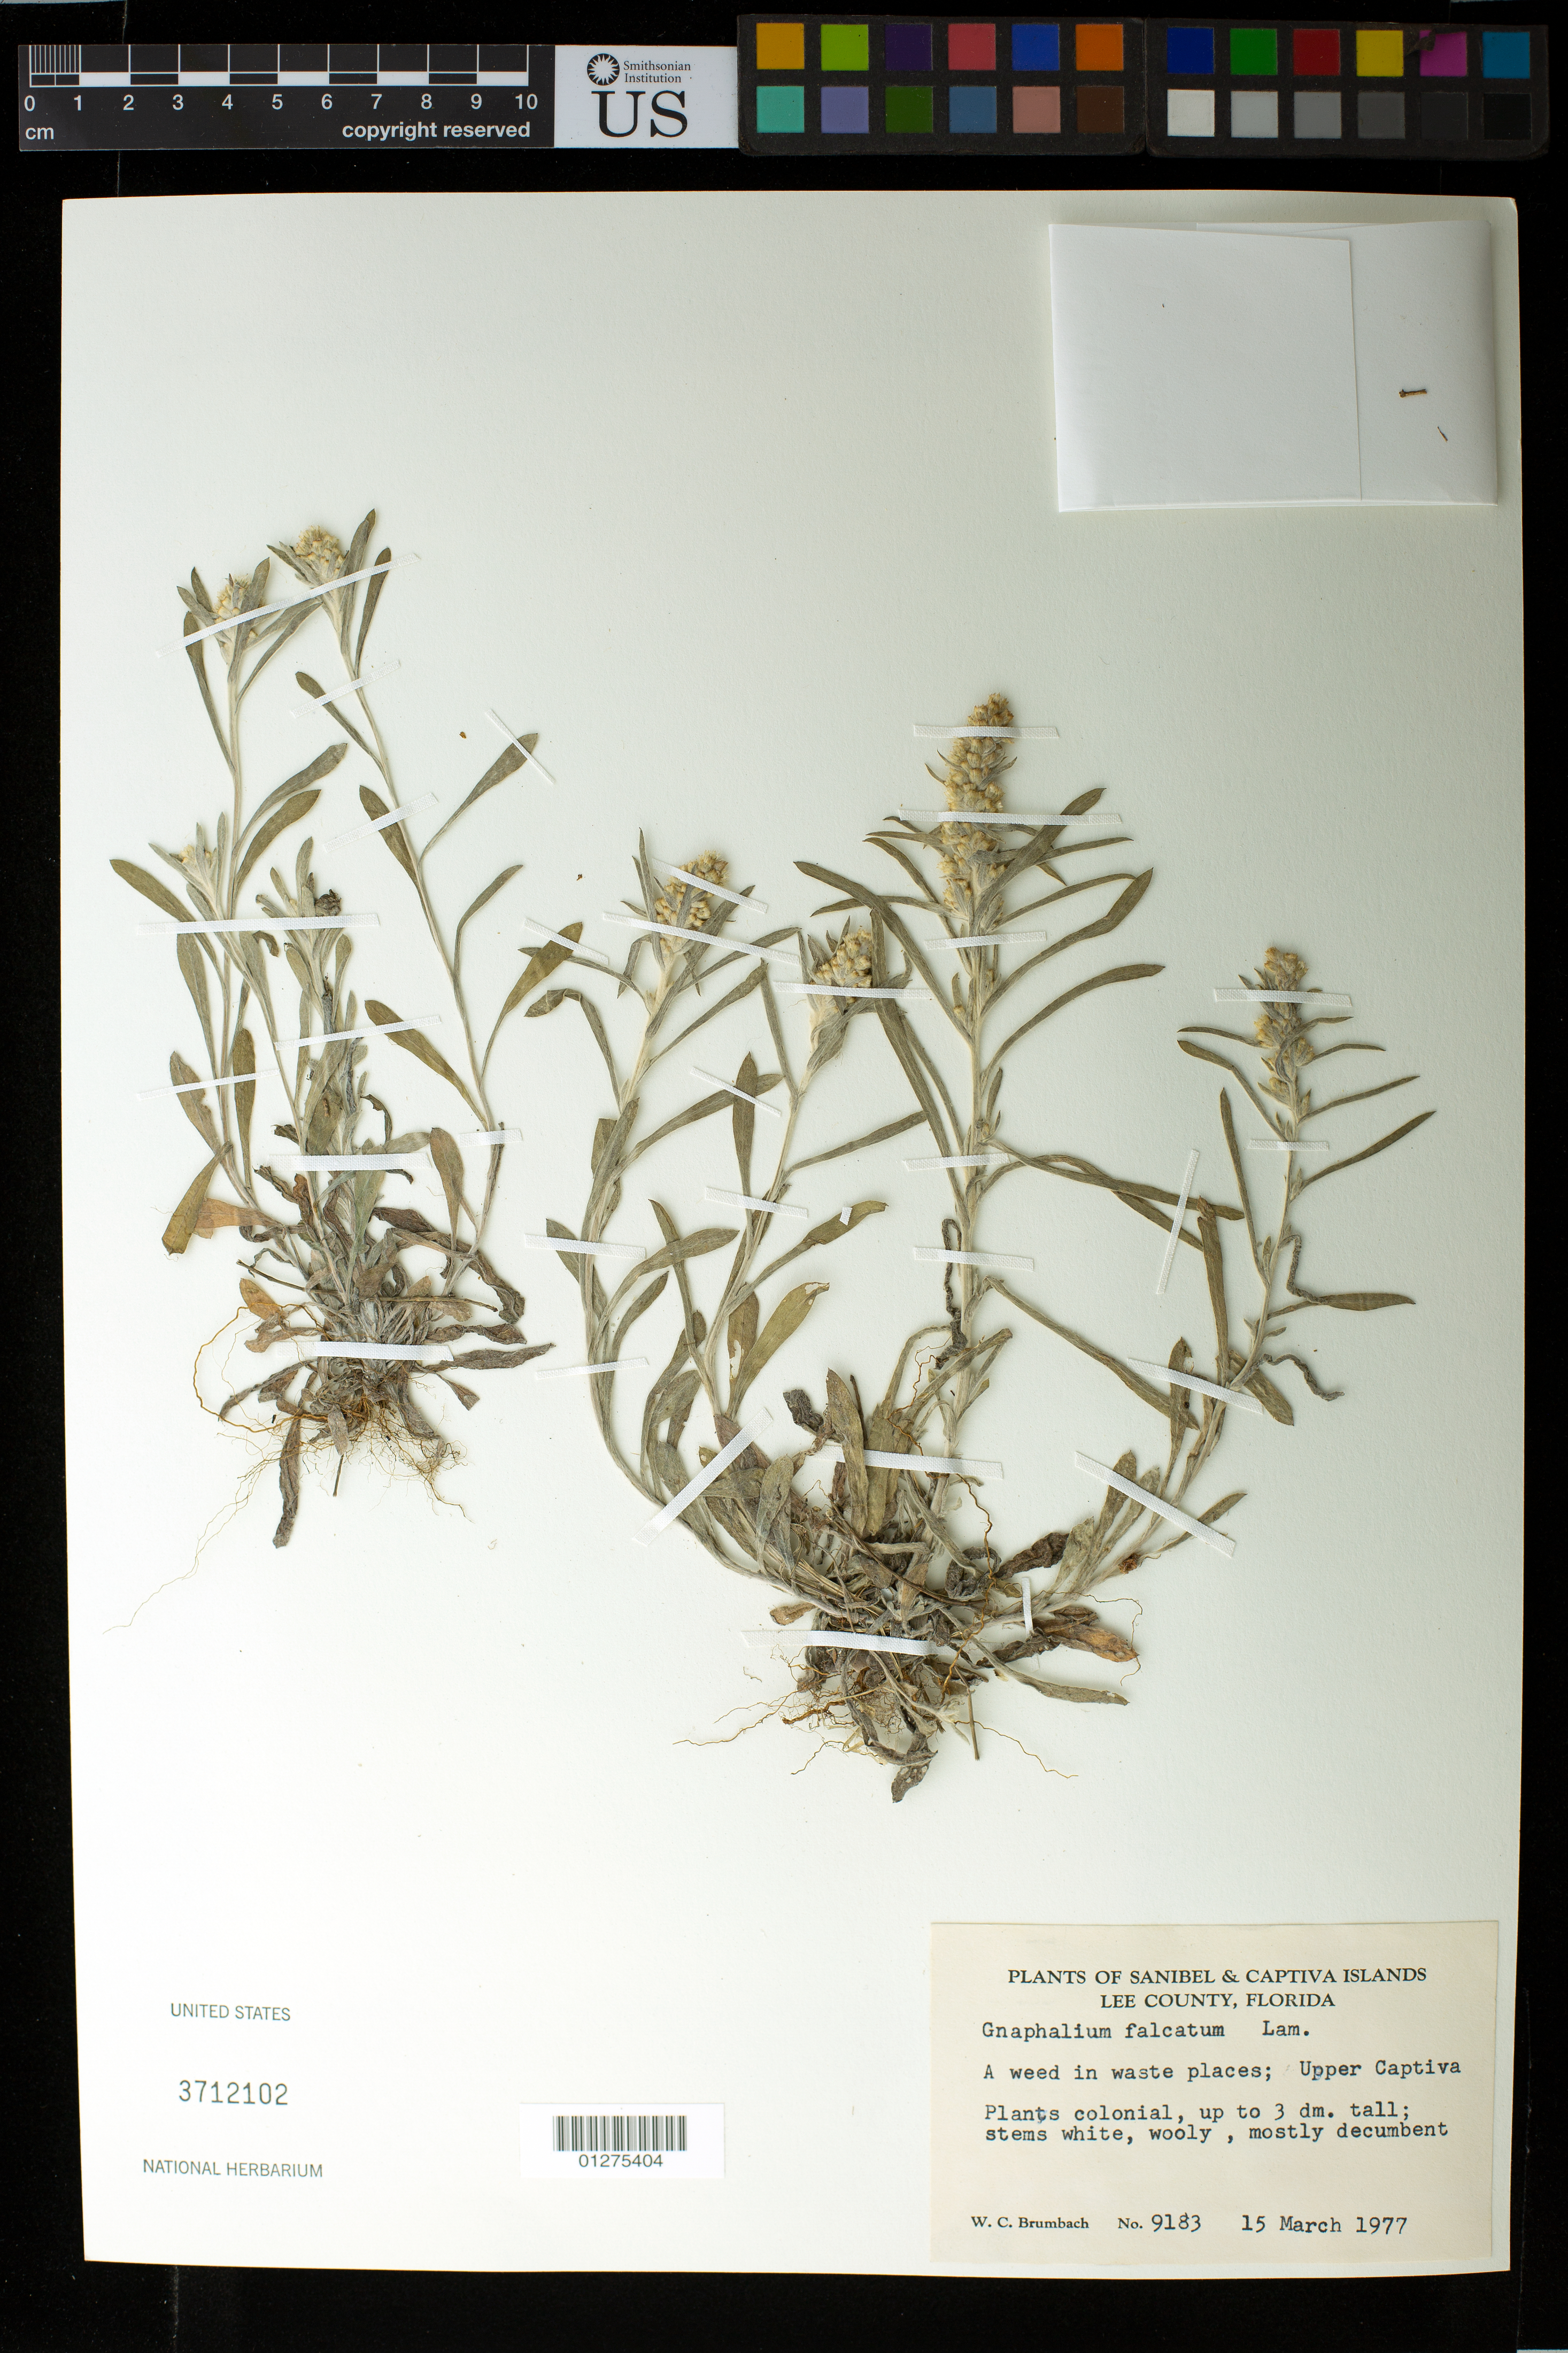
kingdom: Plantae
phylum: Tracheophyta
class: Magnoliopsida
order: Asterales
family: Asteraceae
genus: Gnaphalium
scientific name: Gnaphalium falcatum Lam.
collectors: W. C. Brumbach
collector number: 9183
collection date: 1977-03-15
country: United States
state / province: Florida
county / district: Lee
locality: Upper Captiva Islands, Sanibel & Lee County, Florida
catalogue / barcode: US 3712102